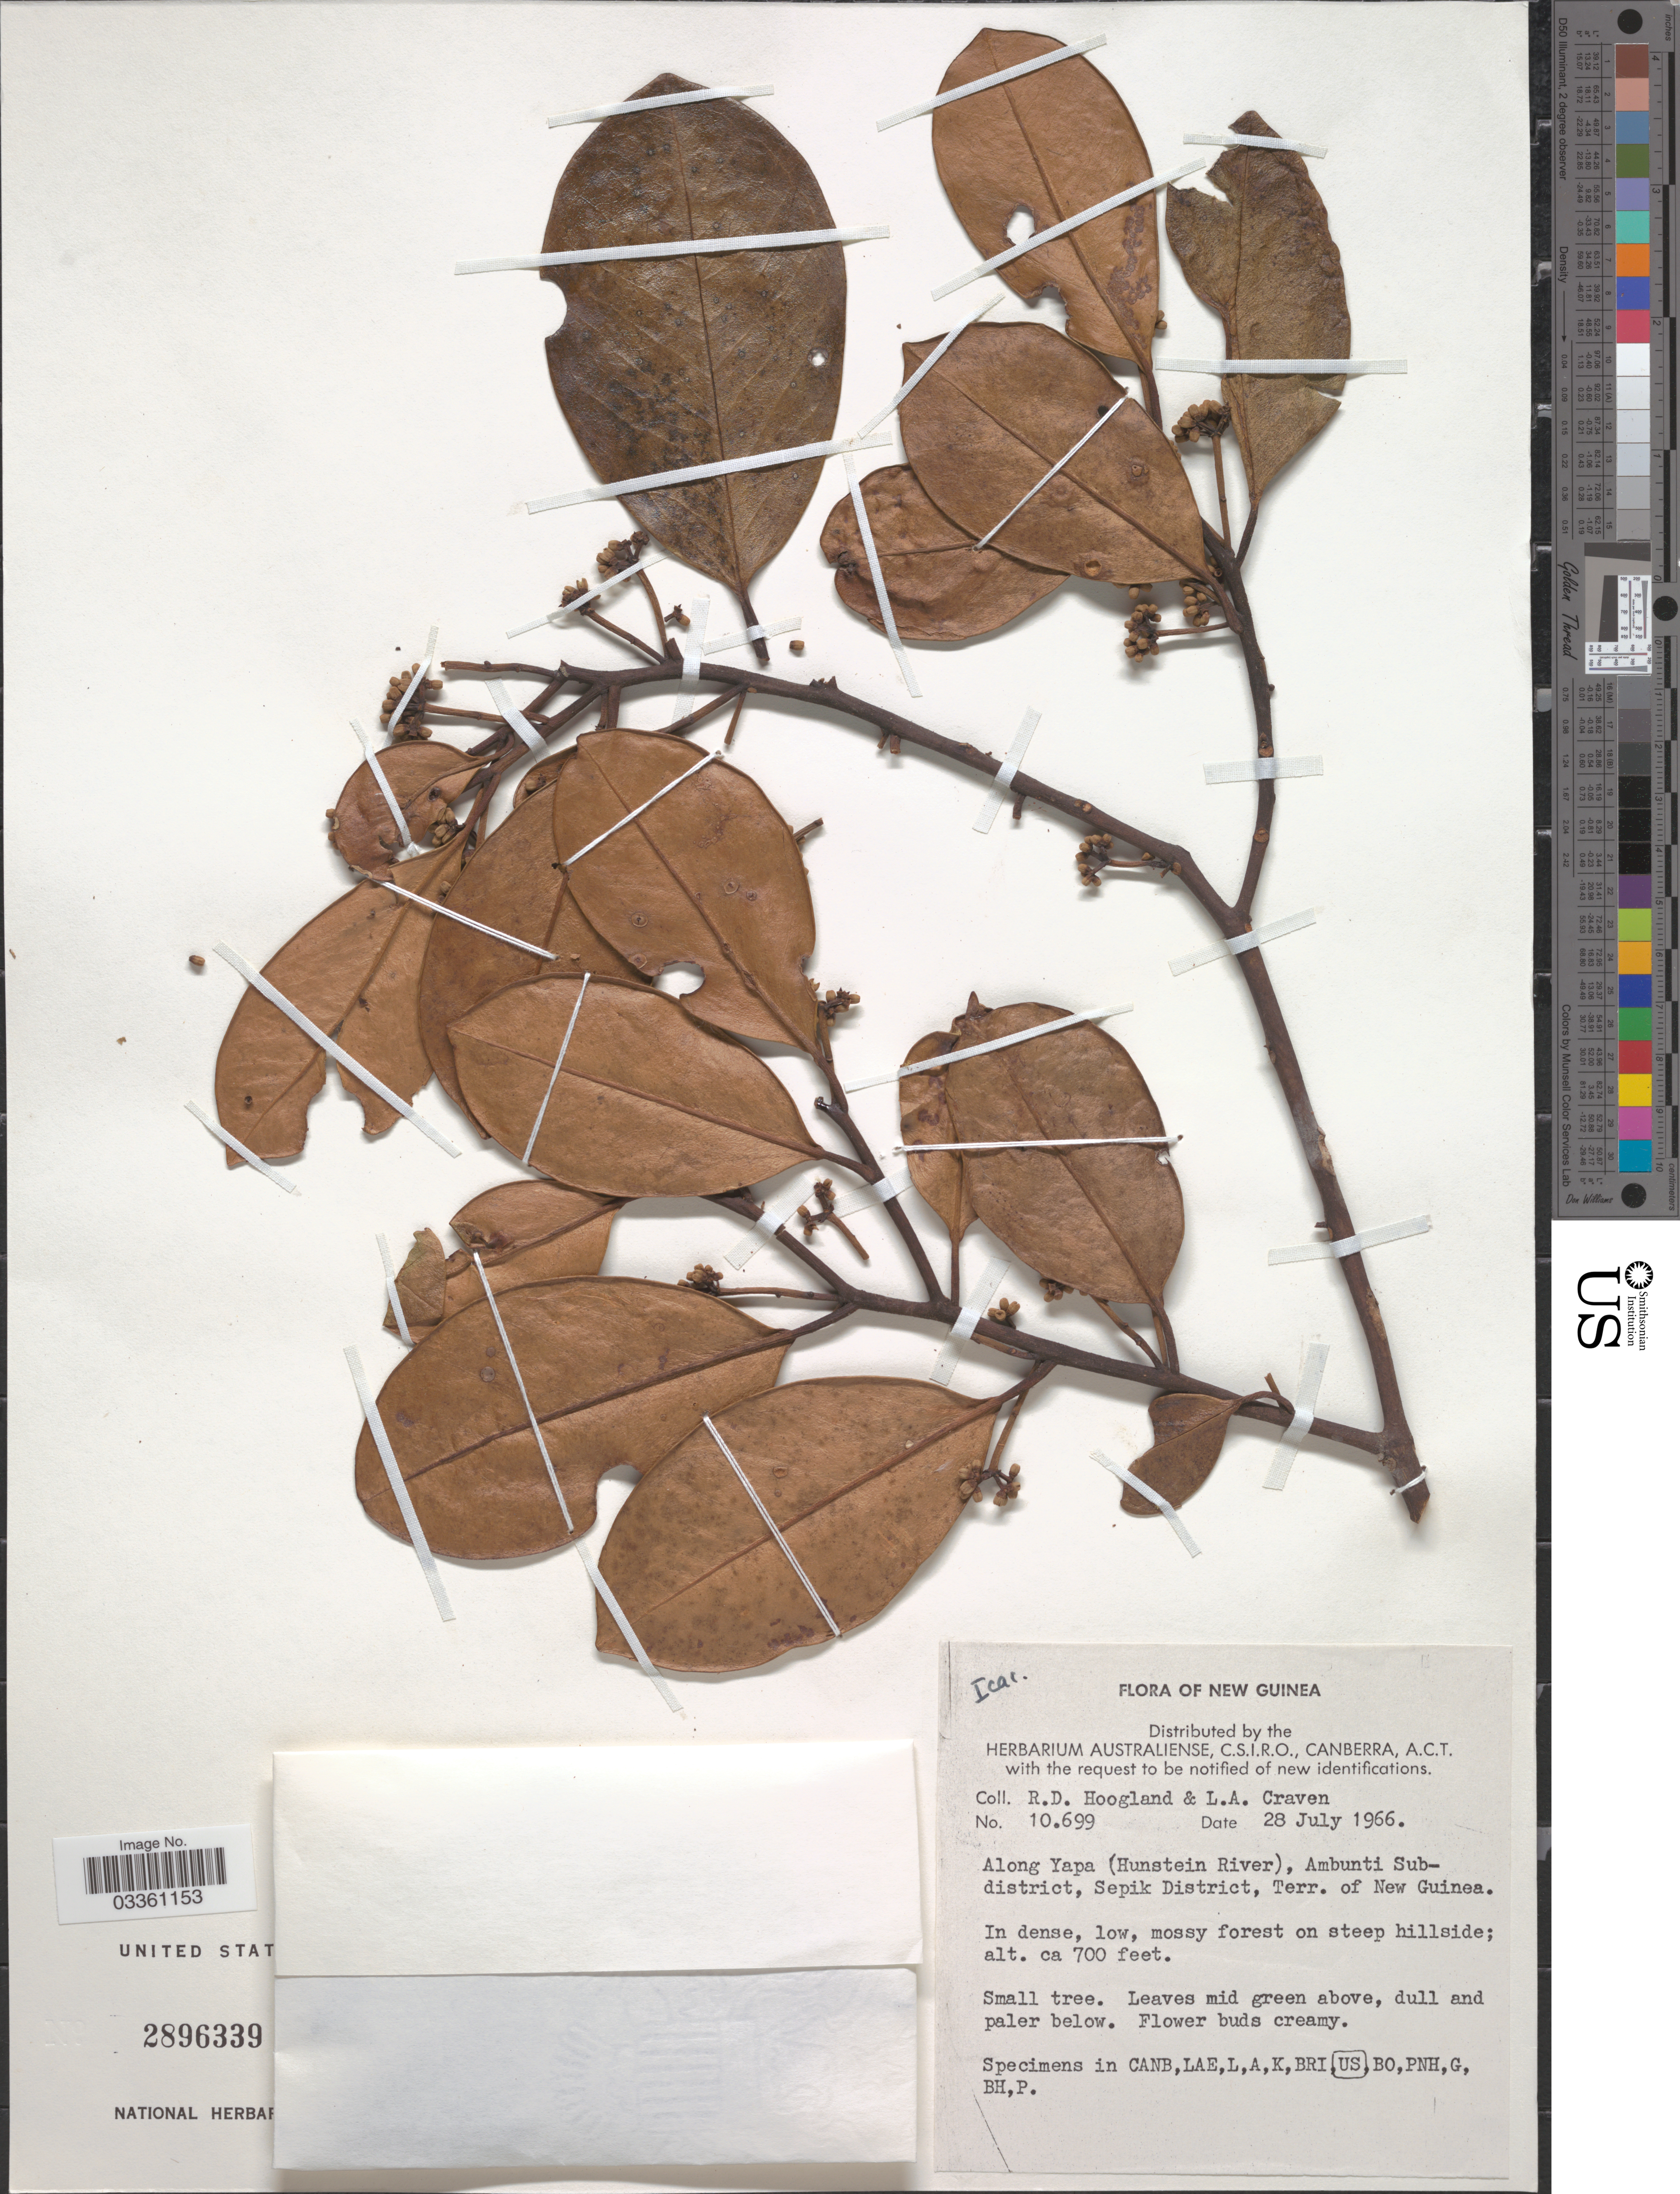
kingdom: Plantae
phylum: Tracheophyta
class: Magnoliopsida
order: Cardiopteridales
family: Stemonuraceae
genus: Stemonurus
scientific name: Stemonurus monticola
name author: (G. Schellenb.) Sleumer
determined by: Sleumer, H. O.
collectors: R. D. Hoogland & L. A. Craven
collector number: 10699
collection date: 1966-07-28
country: Papua New Guinea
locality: New Guinea. Along Yapa (Hunstein River), Ambunti Subdistrict, Sepik District, Terr. of New Guinea.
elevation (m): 213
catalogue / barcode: US 2896339